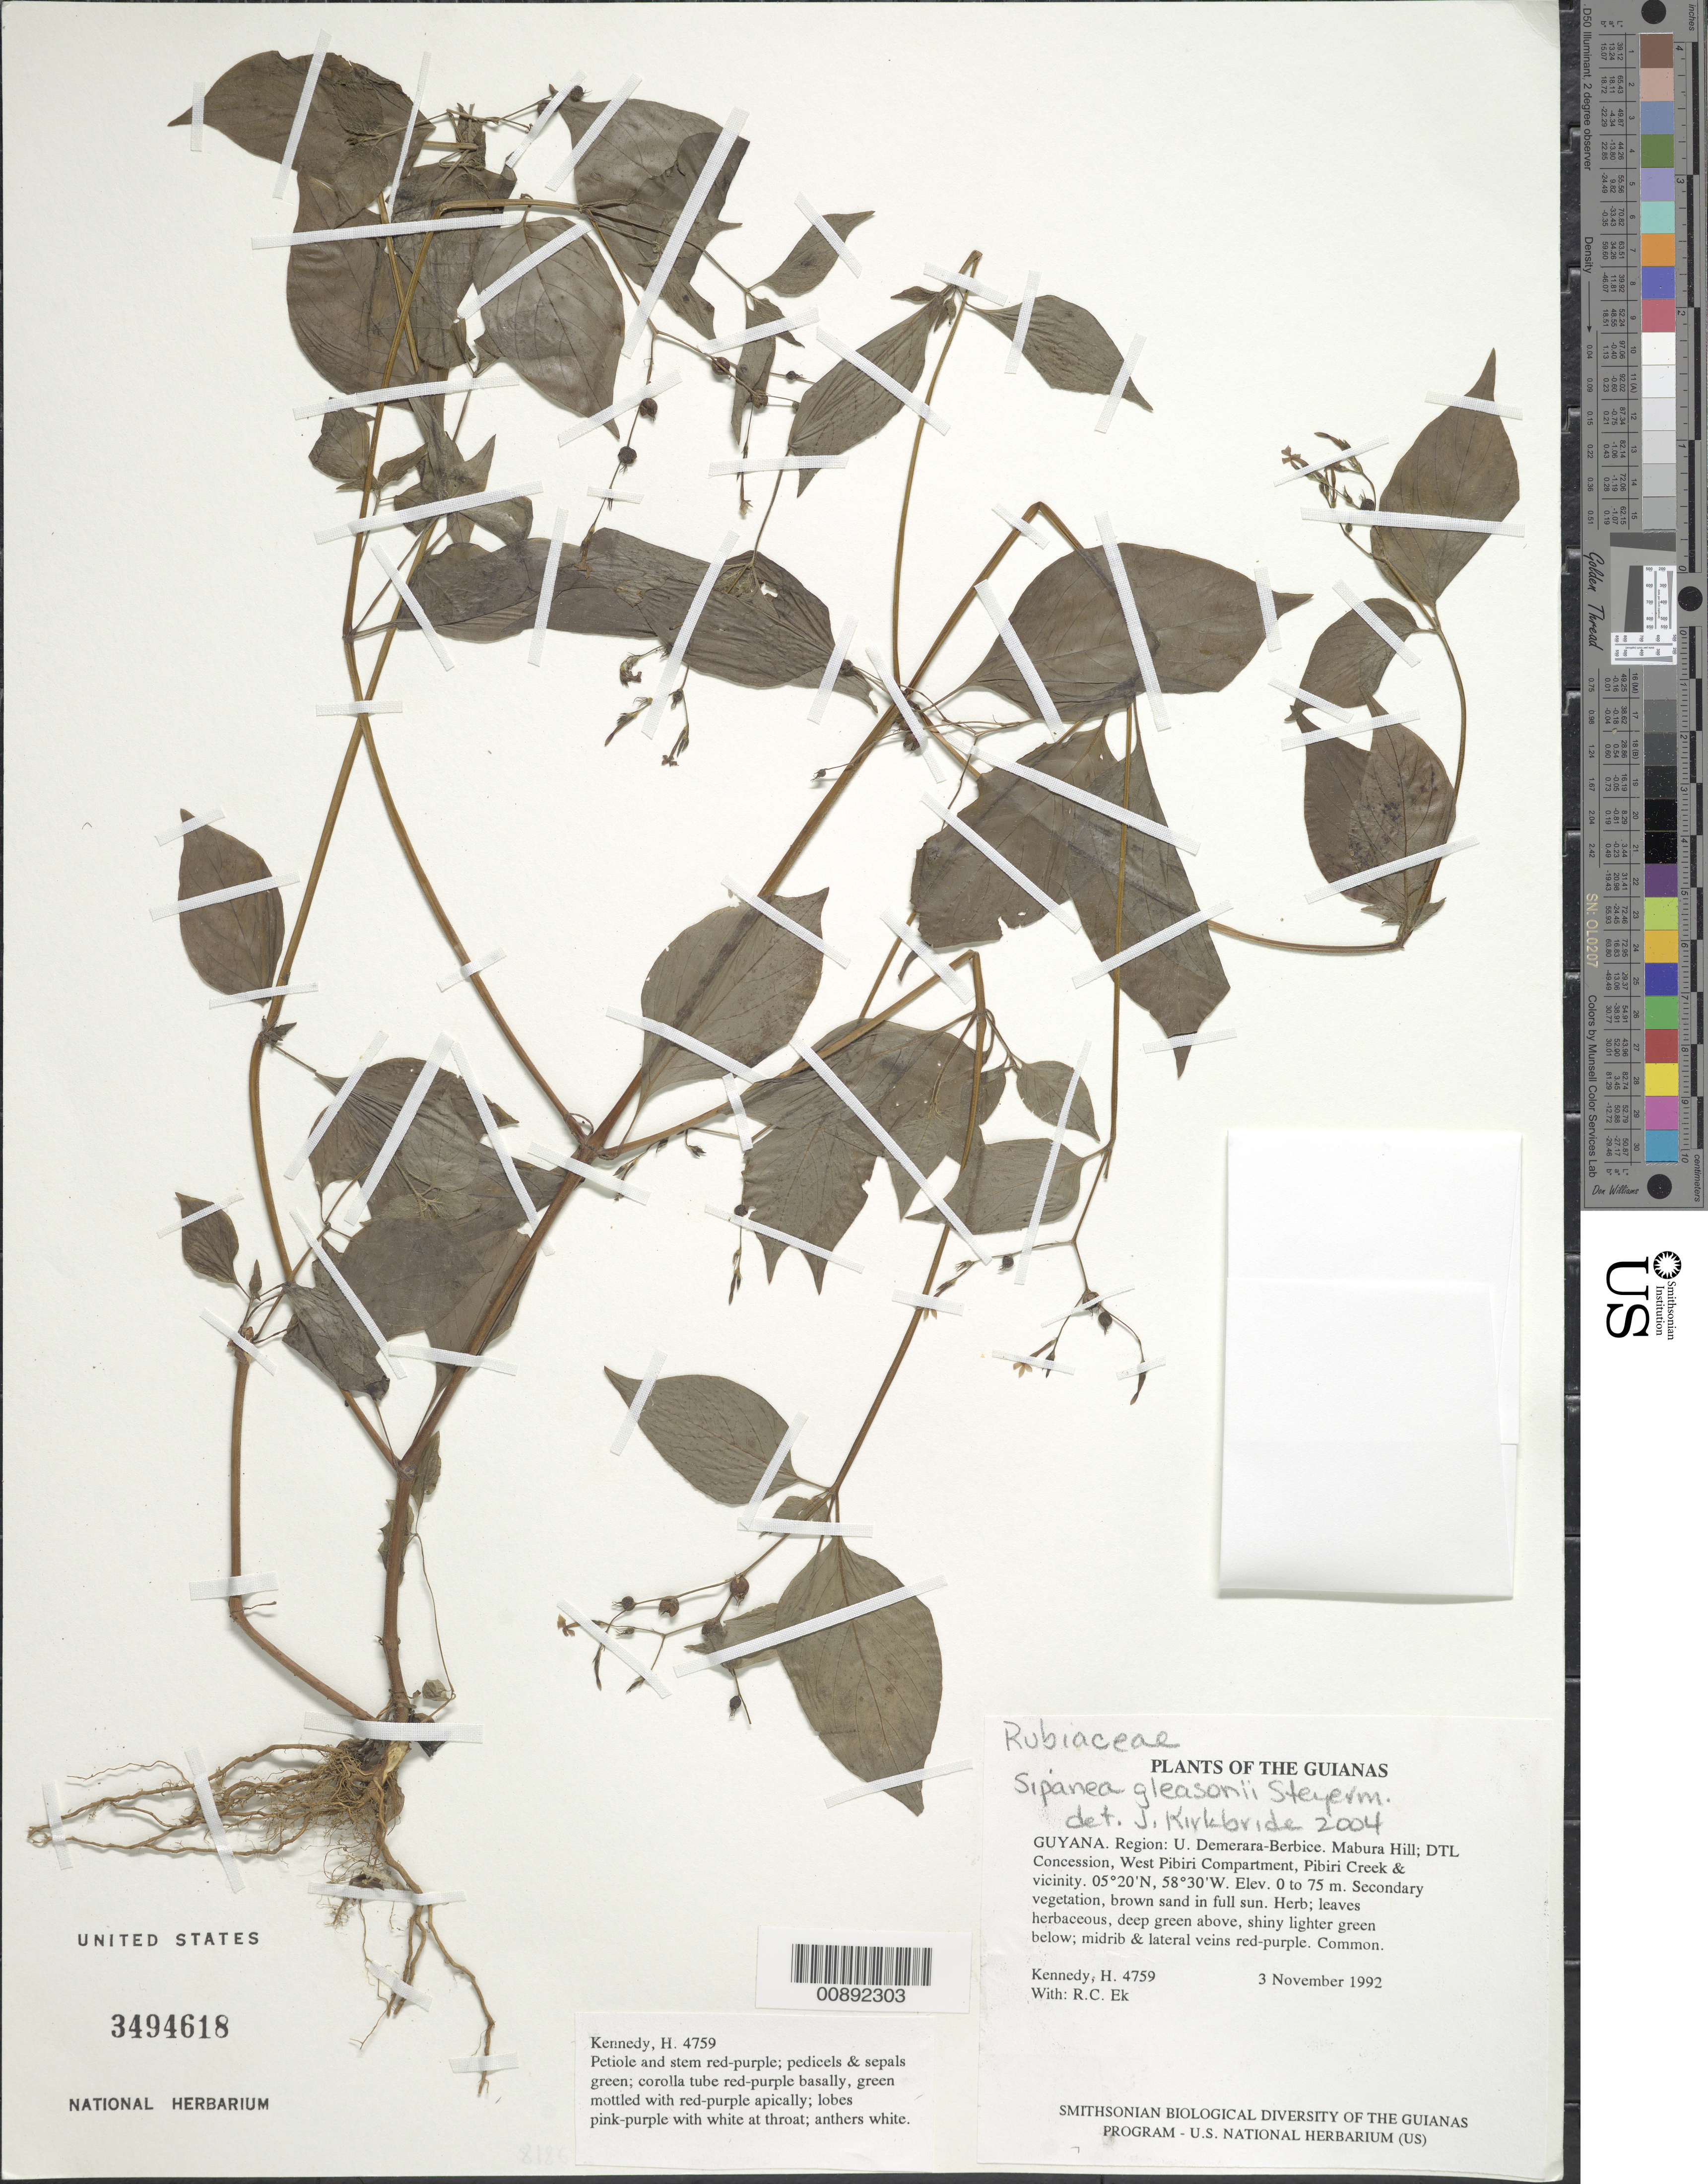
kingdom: Plantae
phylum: Tracheophyta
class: Magnoliopsida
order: Gentianales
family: Rubiaceae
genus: Sipanea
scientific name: Sipanea gleasonii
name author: Steyerm.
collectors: H. Kennedy & R. C. Ek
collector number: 4759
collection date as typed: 3 November 1992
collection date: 1992-11-03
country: Guyana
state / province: U. Demerara-Berbice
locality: Mabura Hill; DTL Concession, West Pibiri Compartment, Pibiri Creek & vicinity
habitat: Secondary vegetation, brown sand in full sun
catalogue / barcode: US 3494618